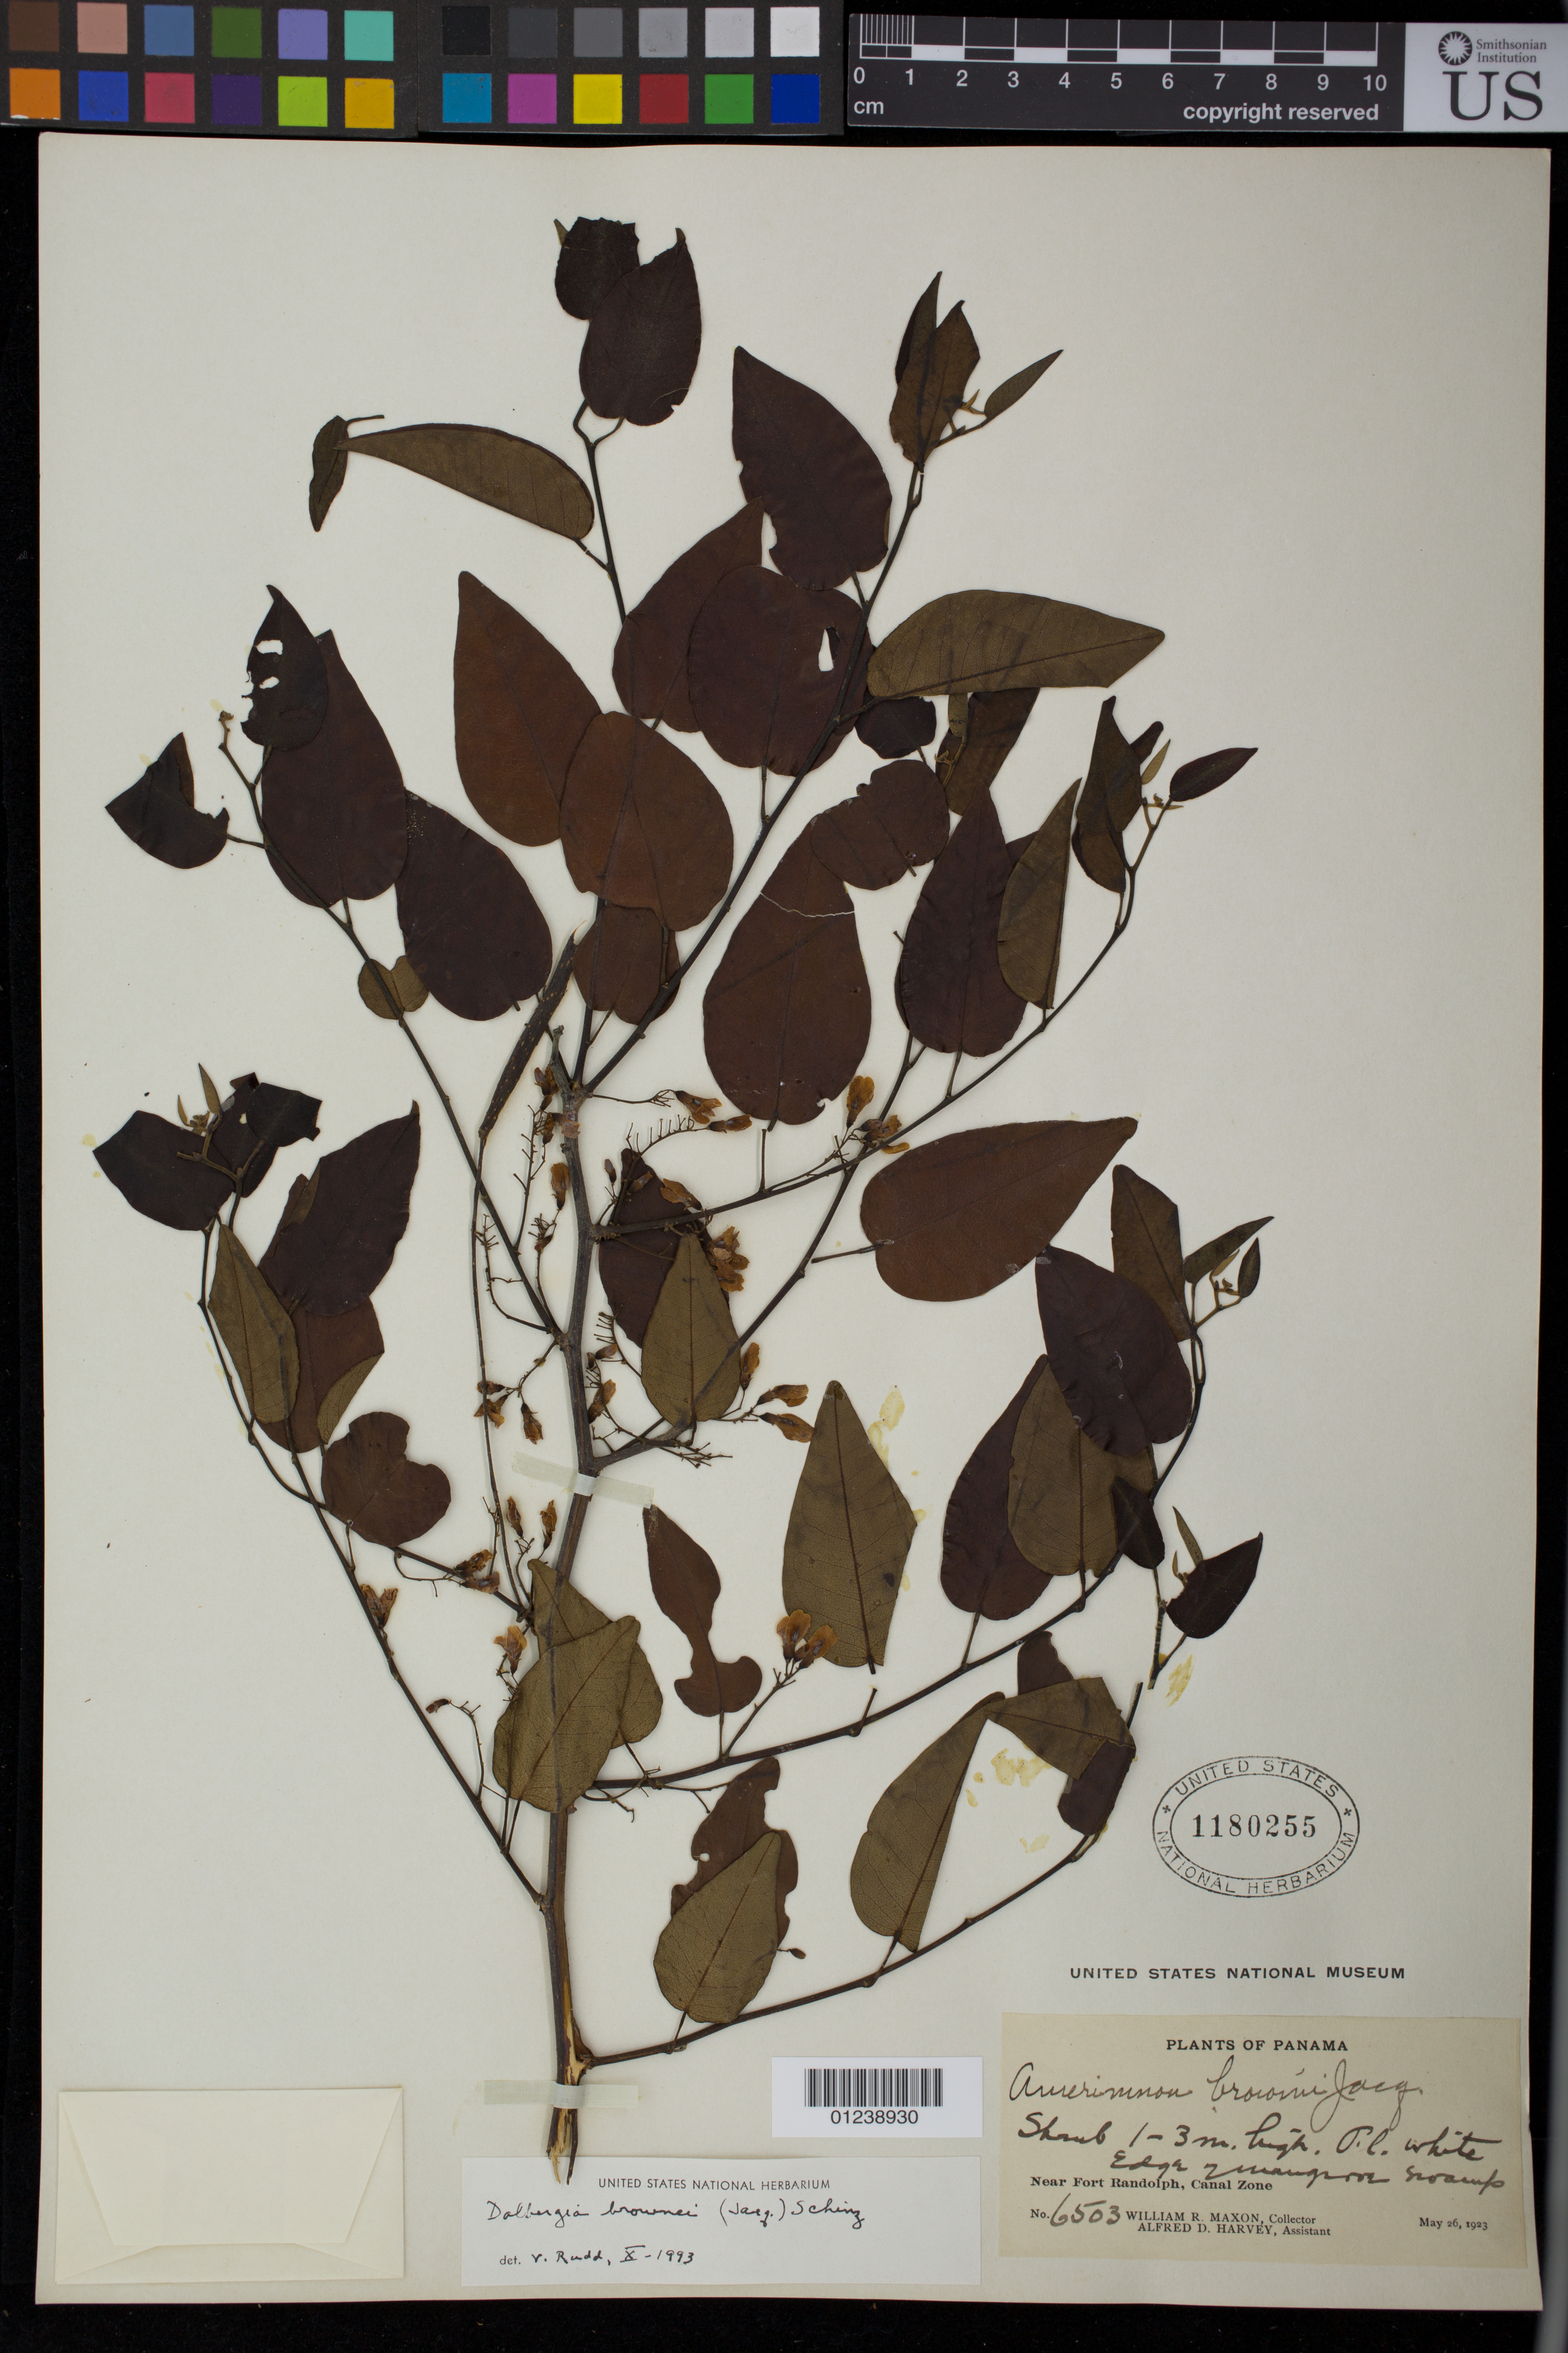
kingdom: Plantae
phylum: Tracheophyta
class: Magnoliopsida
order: Fabales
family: Fabaceae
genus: Dalbergia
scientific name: Dalbergia brownei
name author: (Jacq.) Schinz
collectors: W. R. Maxon & A. D. Harvey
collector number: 6503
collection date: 1923-05-26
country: Panama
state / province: Colón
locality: Near Fort Randolph, Canal Zone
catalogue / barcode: US 1180255